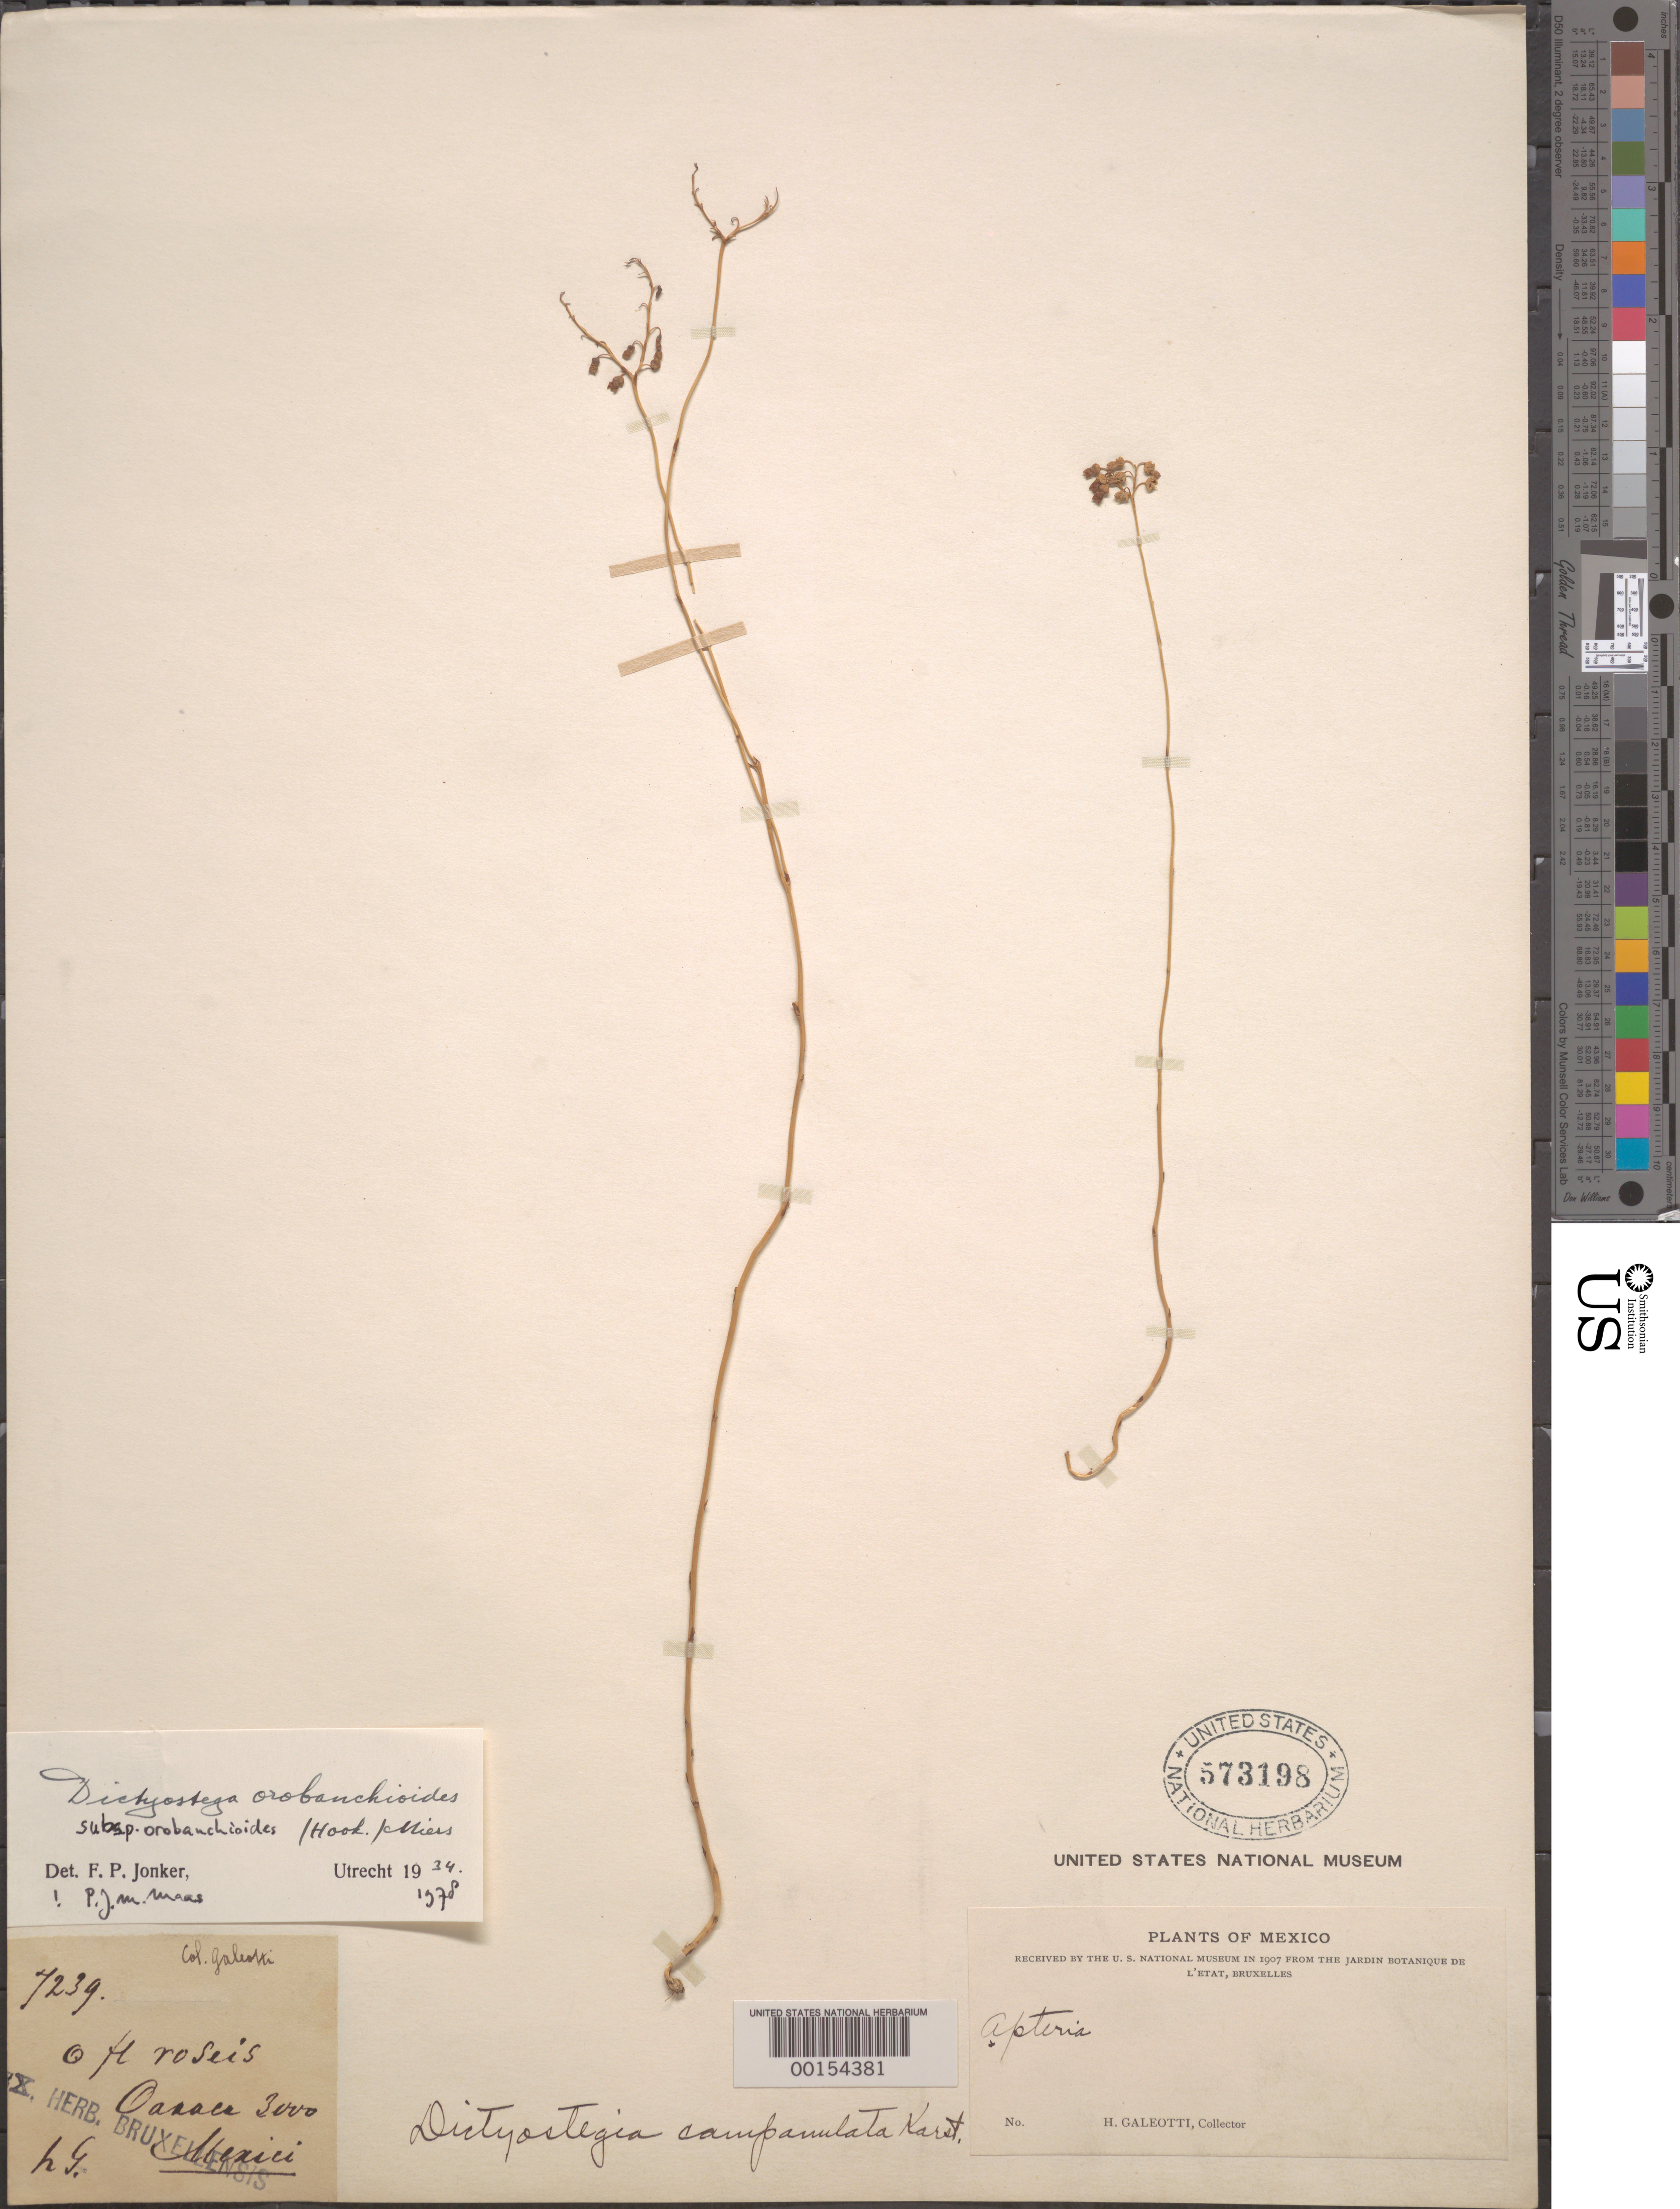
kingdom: Plantae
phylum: Tracheophyta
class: Liliopsida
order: Dioscoreales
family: Burmanniaceae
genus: Dictyostega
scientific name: Dictyostega orobanchoides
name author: (Hook.) Miers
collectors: H. G. Galeotti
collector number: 7239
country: Mexico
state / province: Oaxaca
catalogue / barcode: US 573198